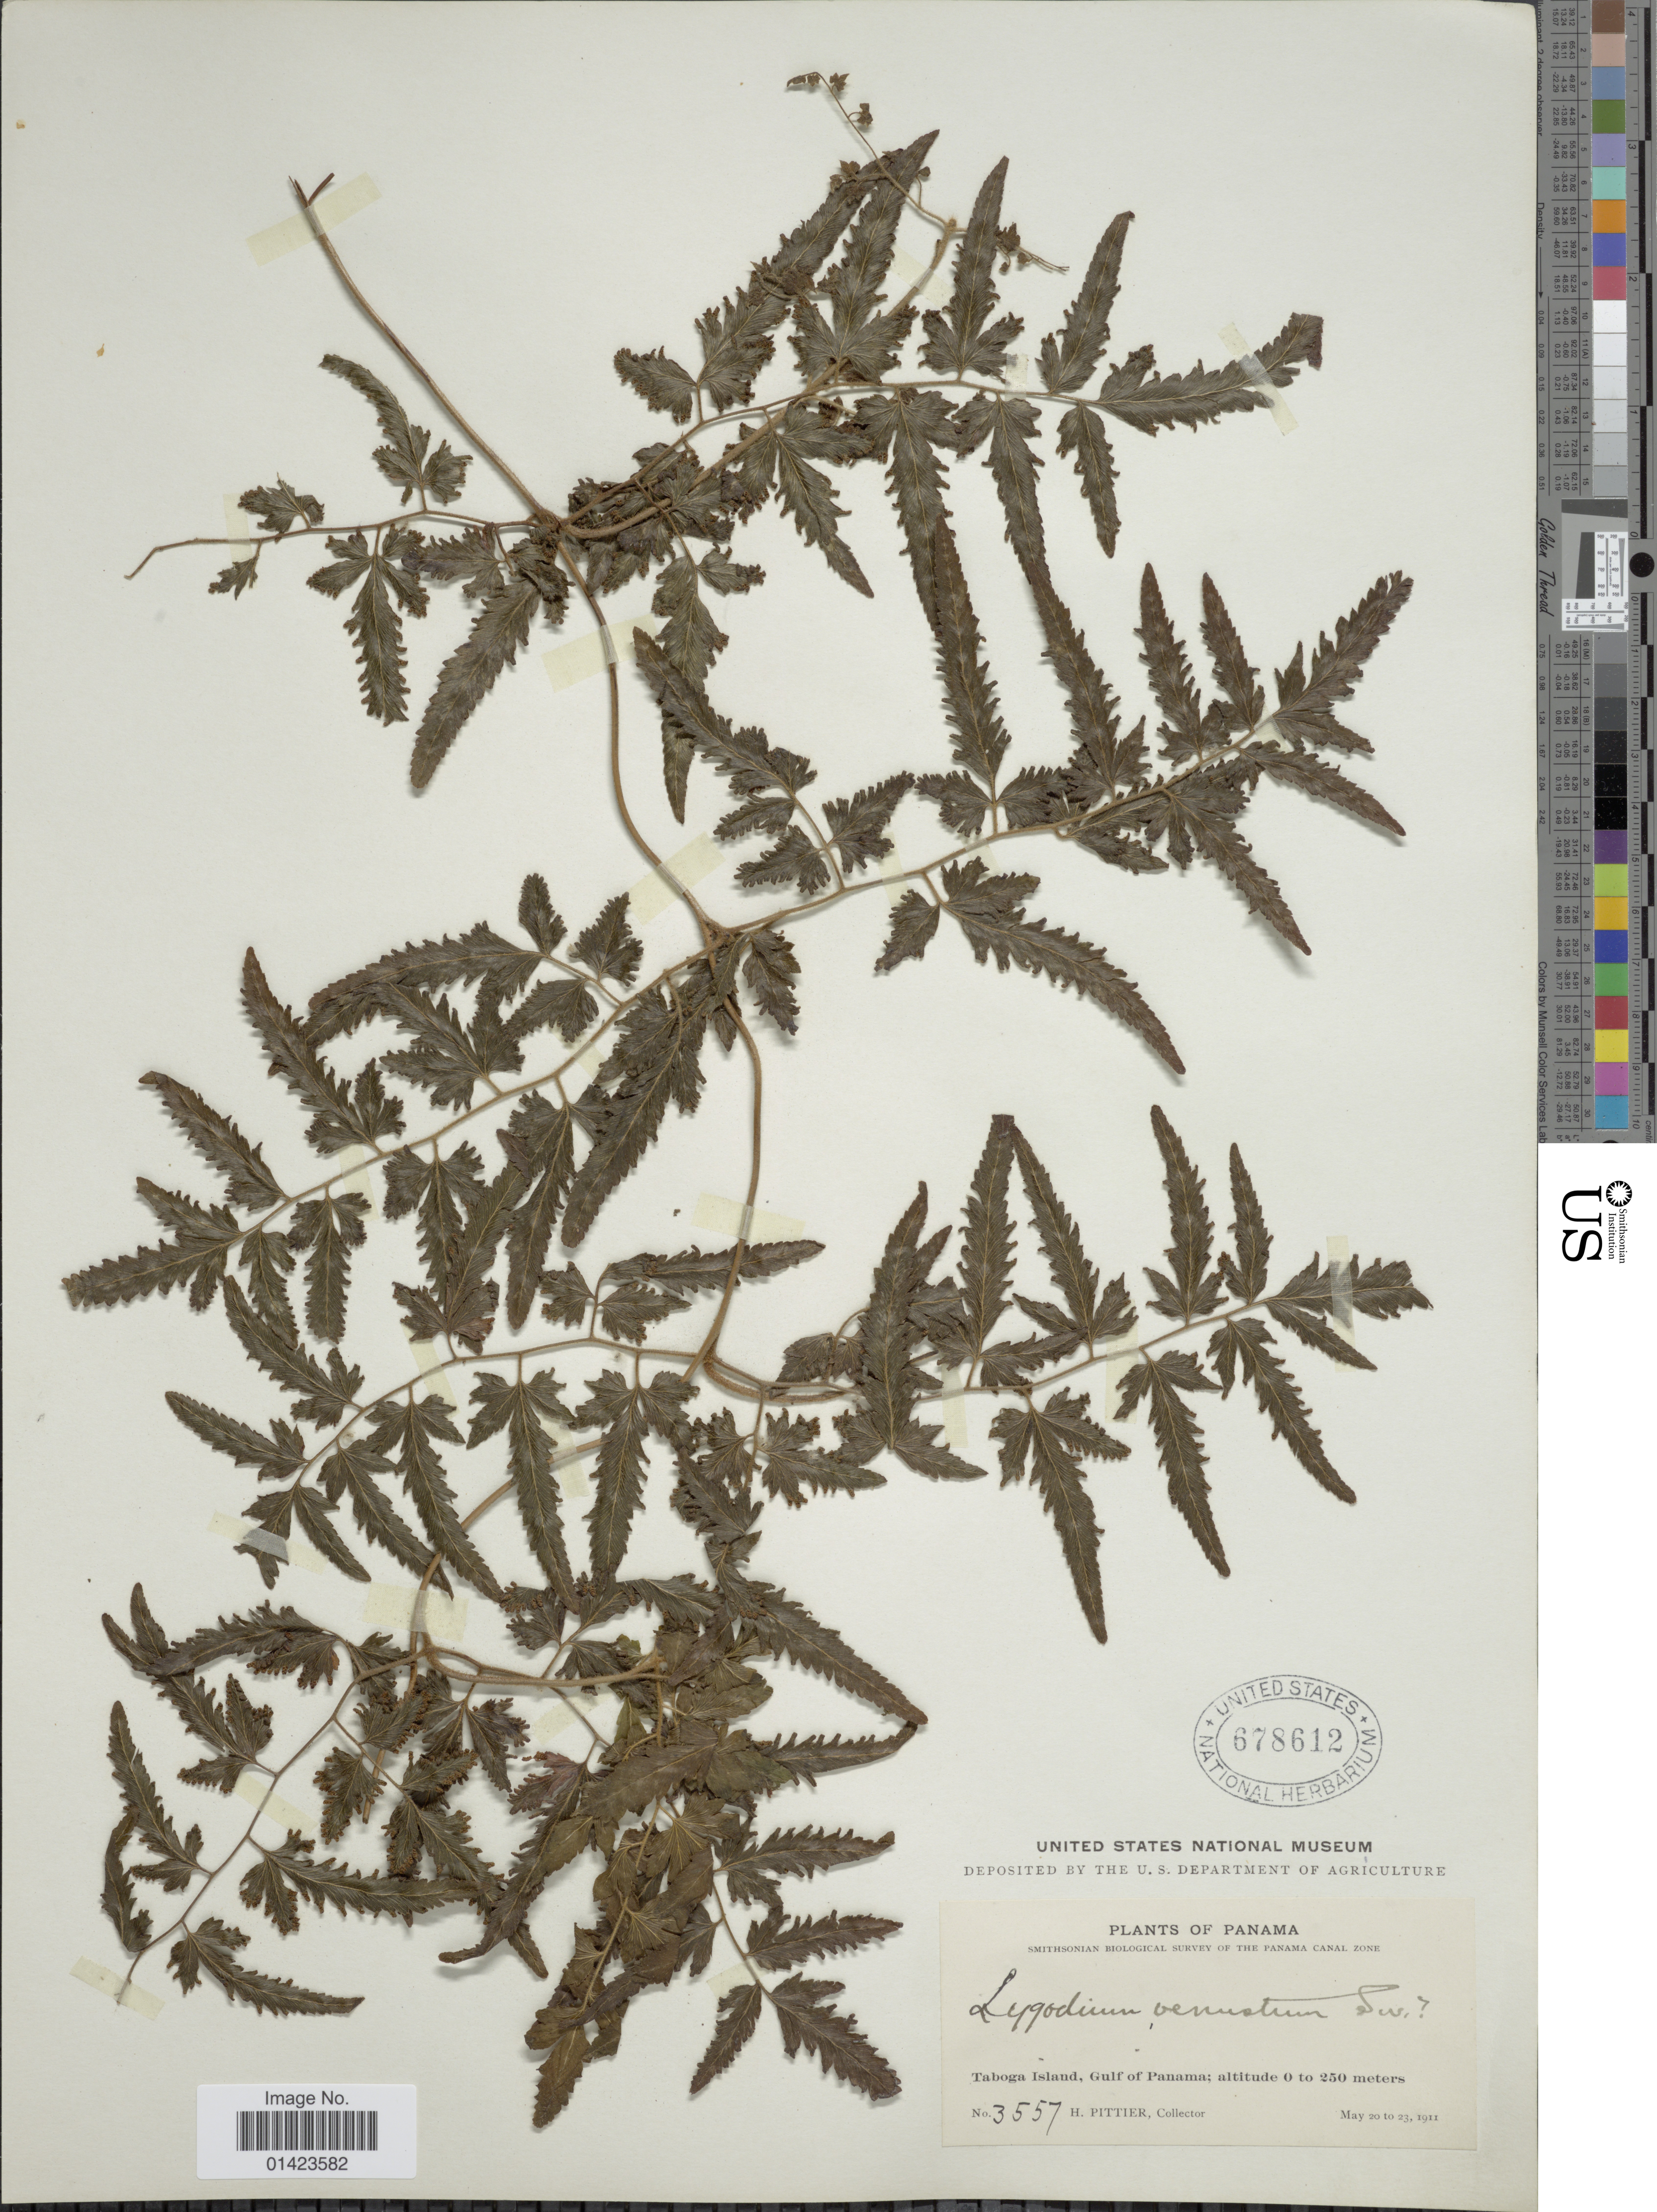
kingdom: Plantae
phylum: Tracheophyta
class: Polypodiopsida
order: Schizaeales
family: Lygodiaceae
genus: Lygodium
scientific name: Lygodium venustum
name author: Sw.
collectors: H. F. Pittier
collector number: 3557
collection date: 1911-05-20/1911-05-23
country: Panama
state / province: Panamá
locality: Taboga Island, Gulf of Panama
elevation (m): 0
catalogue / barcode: US 678612